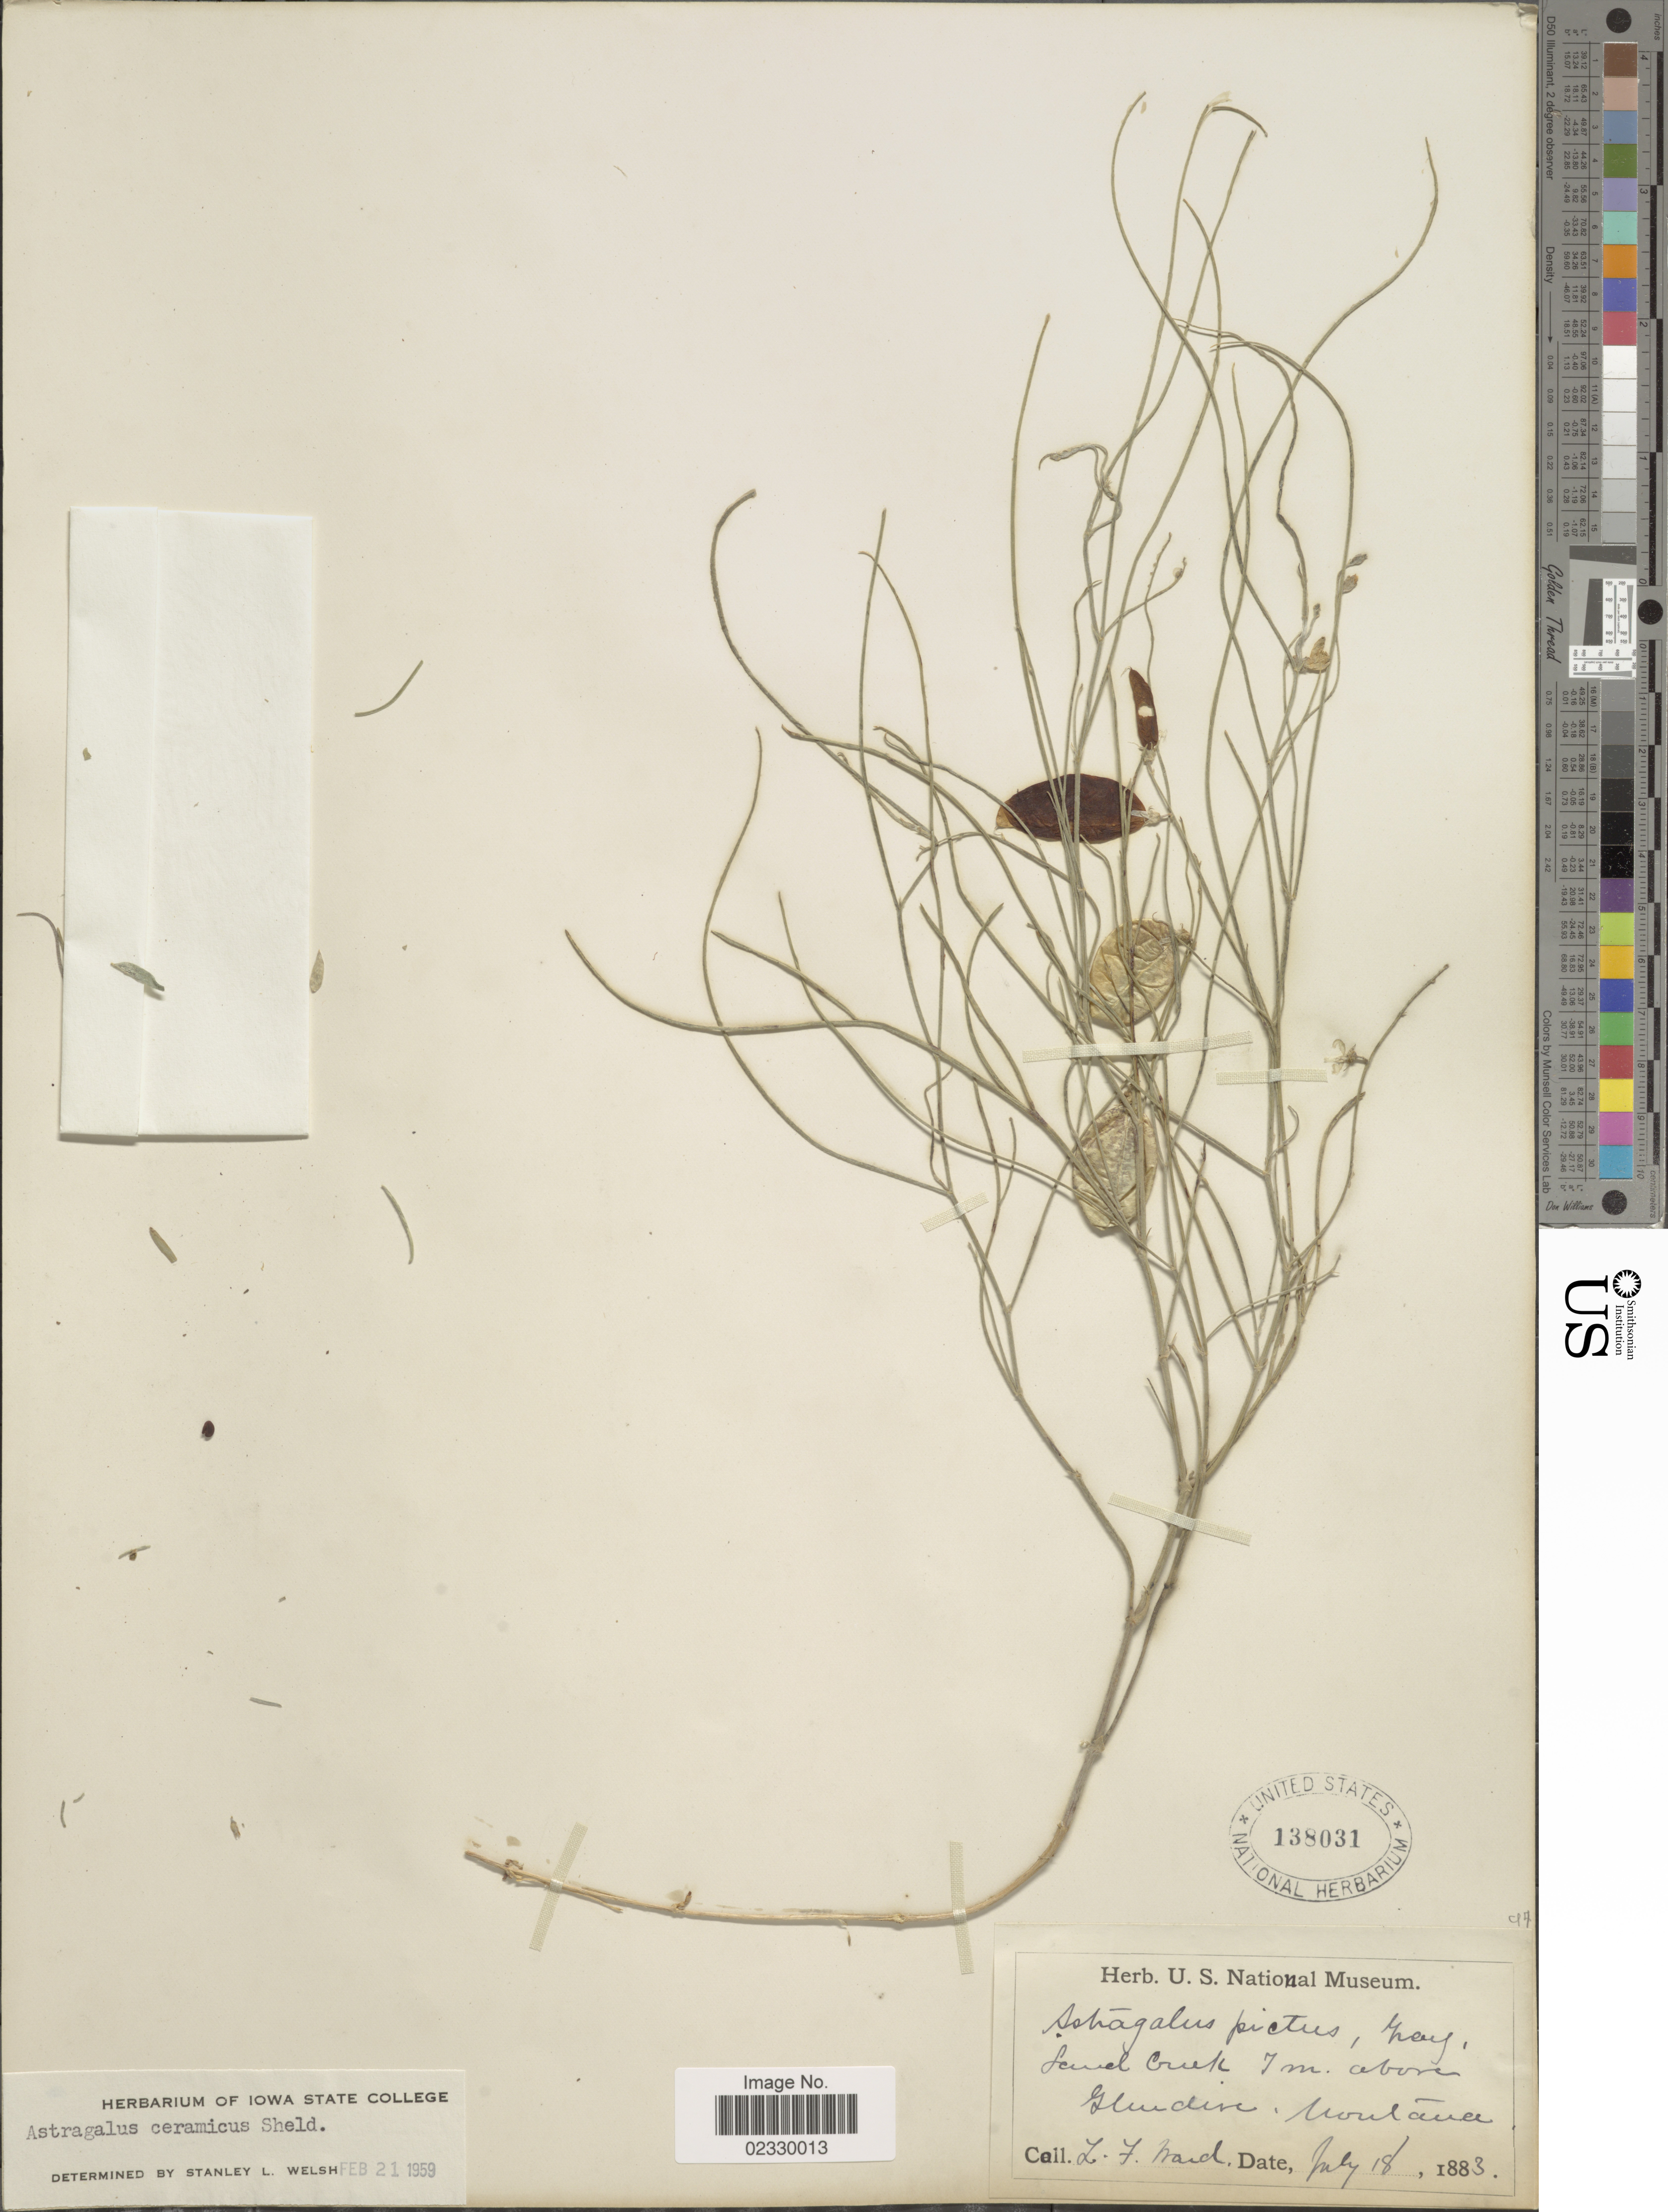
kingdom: Plantae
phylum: Tracheophyta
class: Magnoliopsida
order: Fabales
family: Fabaceae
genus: Astragalus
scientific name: Astragalus ceramicus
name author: E. Sheld.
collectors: L. Ward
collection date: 1883-07-18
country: United States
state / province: Montana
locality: Sand Creek, 7 m. above Glendive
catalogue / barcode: US 138031